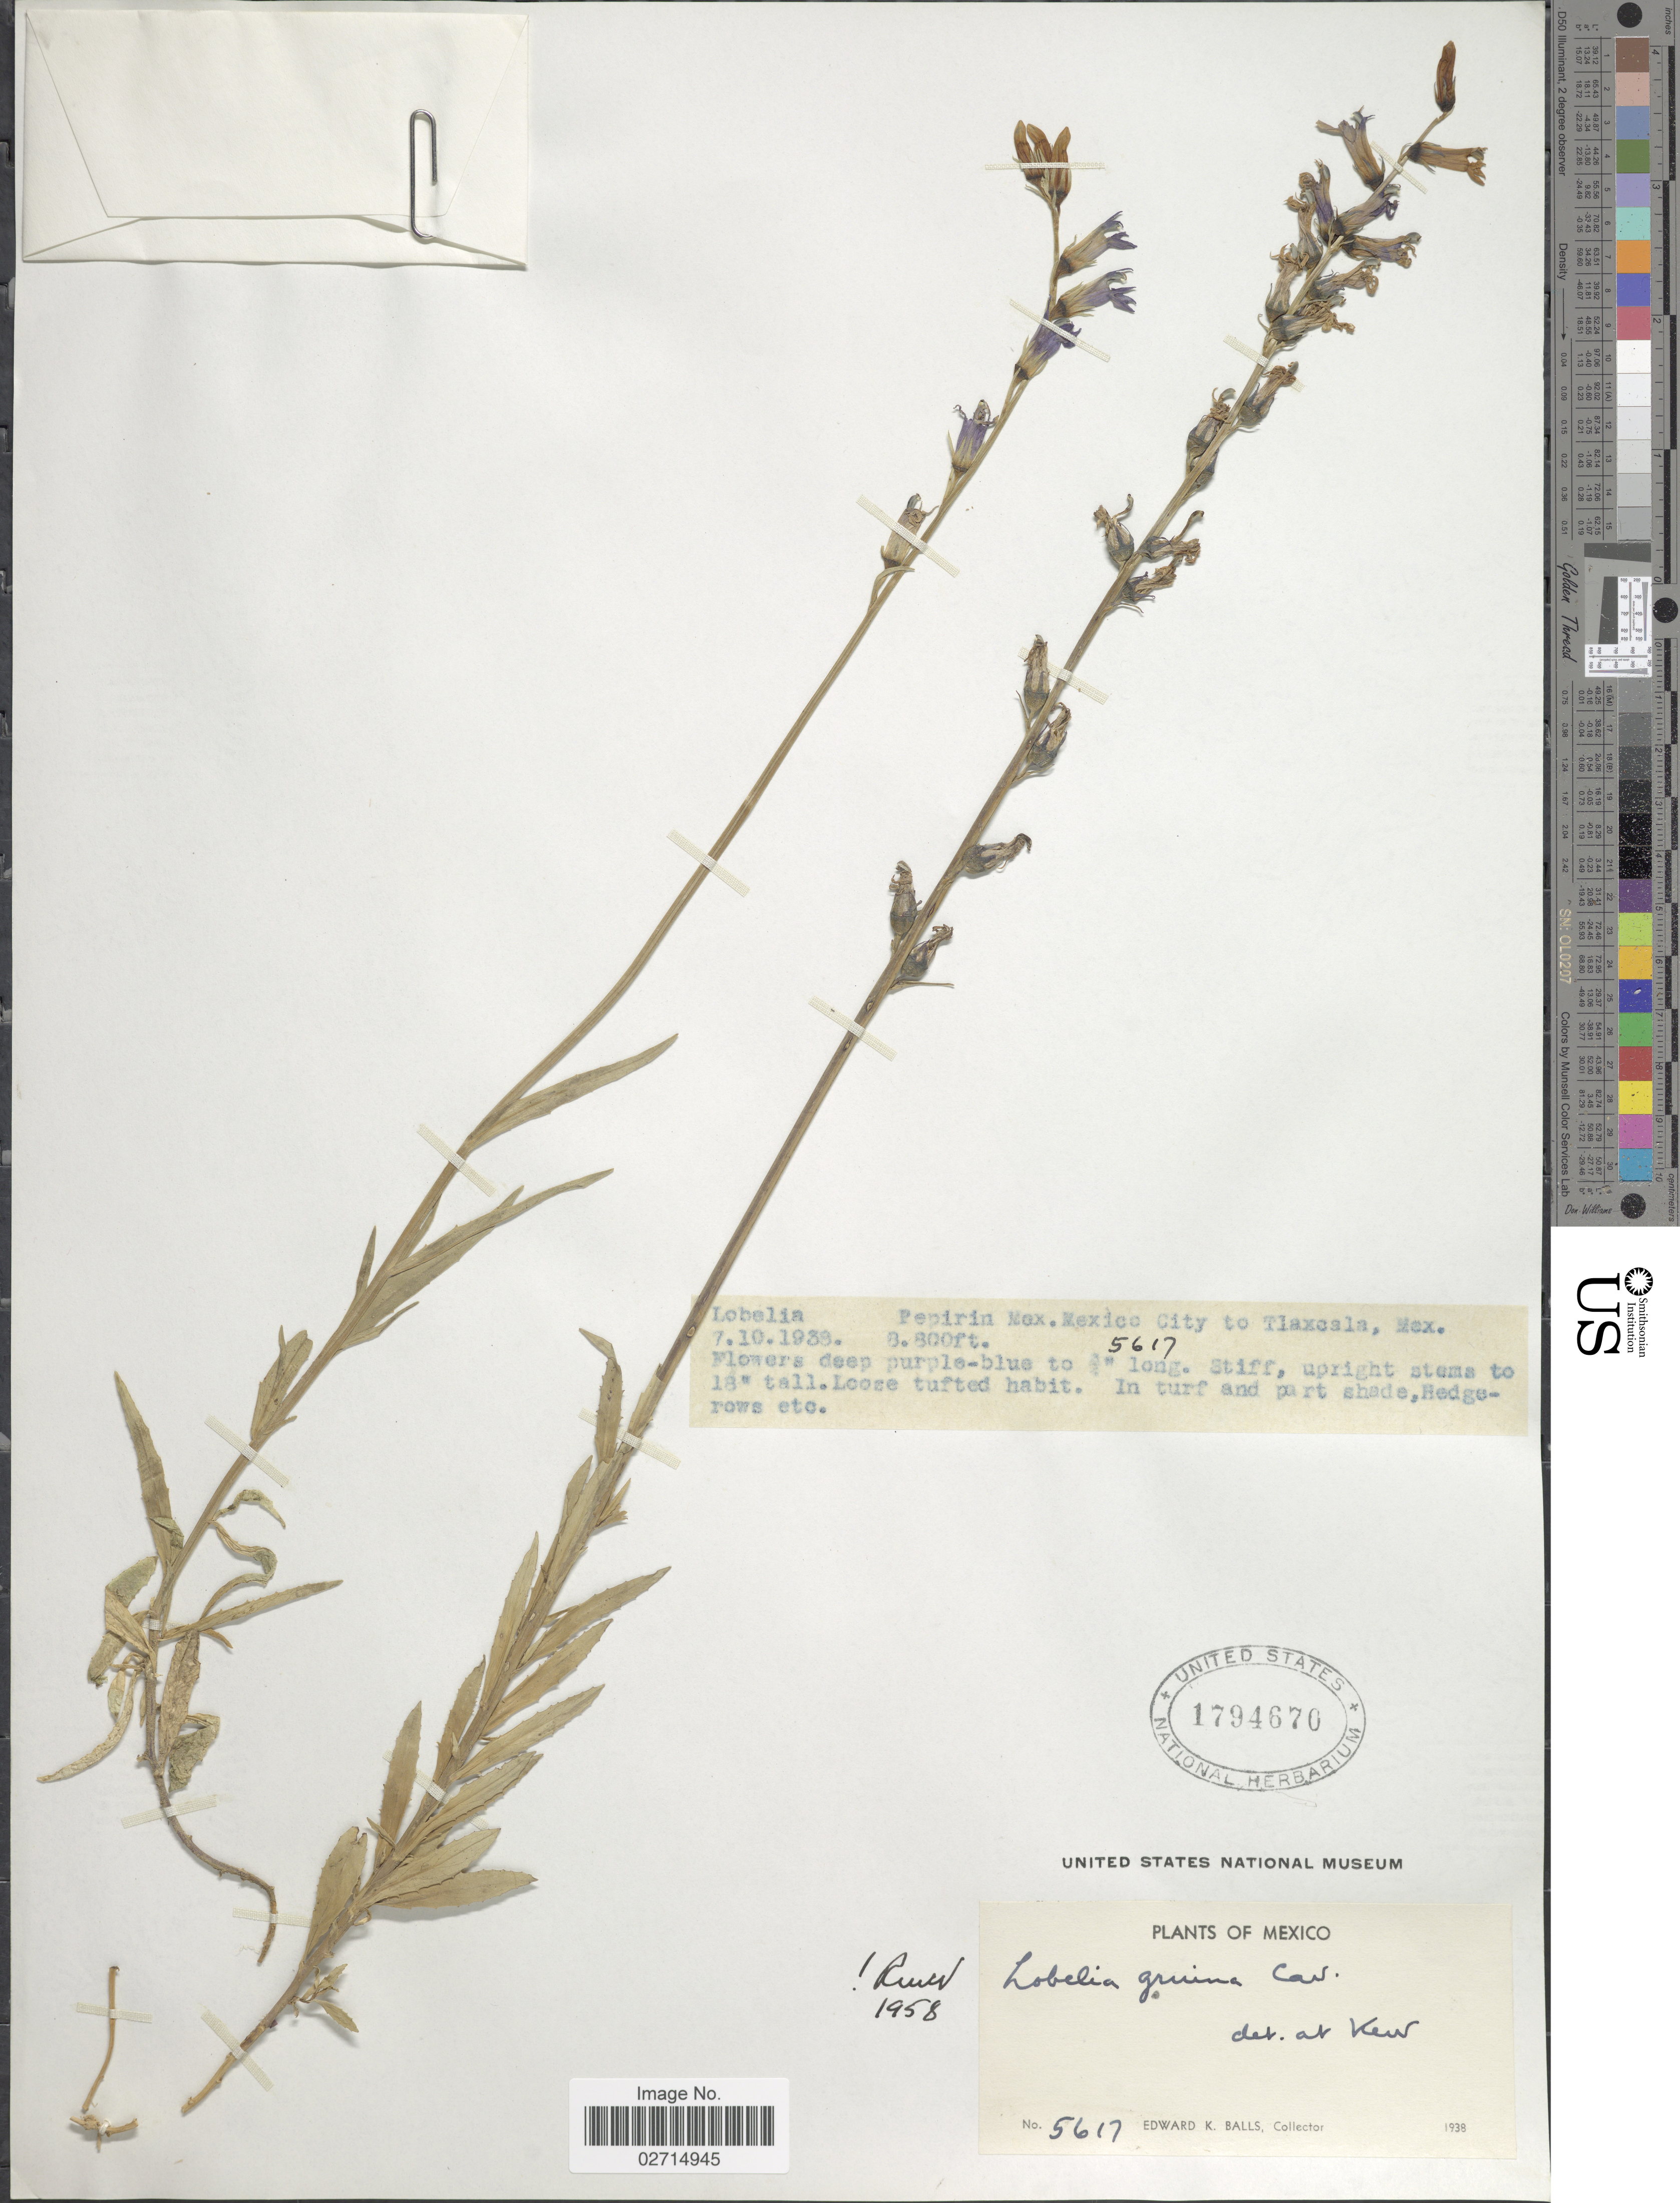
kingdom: Plantae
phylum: Tracheophyta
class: Magnoliopsida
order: Asterales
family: Campanulaceae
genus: Lobelia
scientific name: Lobelia gruina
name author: Cav.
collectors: E. K. Balls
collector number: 5617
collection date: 1939-10-07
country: Mexico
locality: Pepirin Mex., Mexico City to Tlaxcala, Mex.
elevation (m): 2682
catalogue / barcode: US 1794670